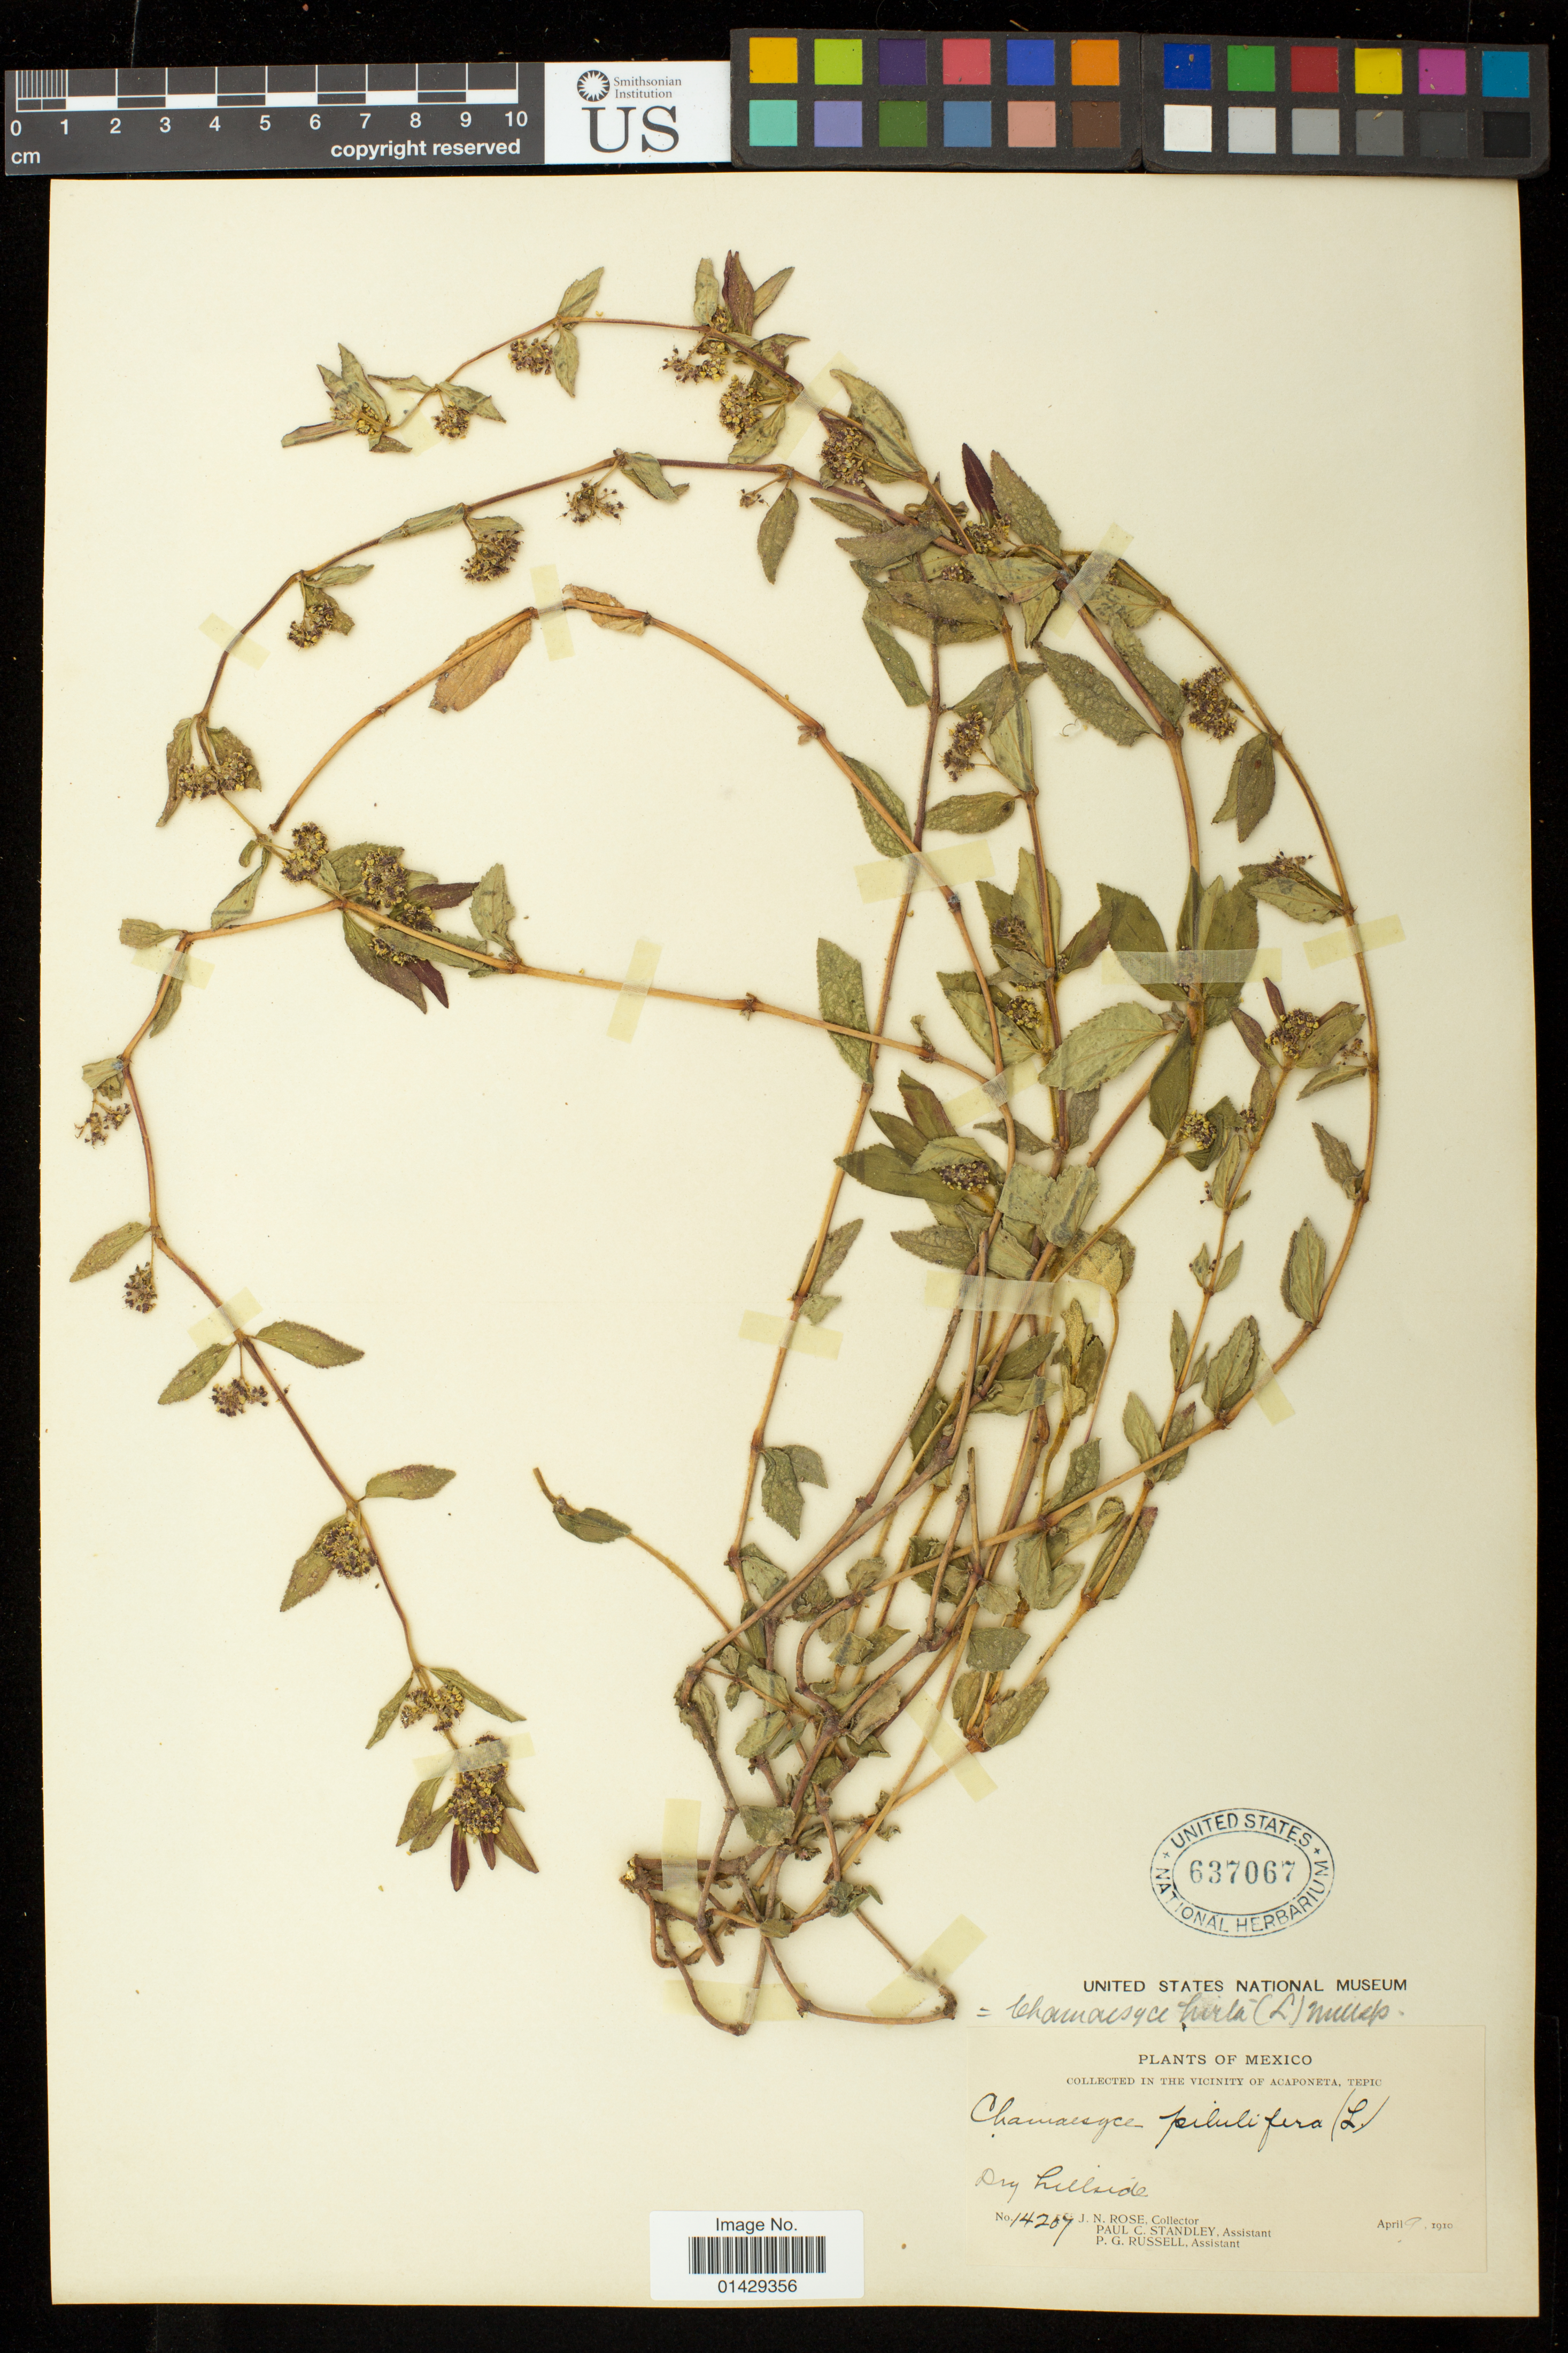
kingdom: Plantae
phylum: Tracheophyta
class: Magnoliopsida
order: Malpighiales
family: Euphorbiaceae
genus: Euphorbia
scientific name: Euphorbia hirta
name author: L.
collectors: J. N. Rose, P. C. Standley & P. G. Russell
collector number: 14207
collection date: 1910-04-09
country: Mexico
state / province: Nayarit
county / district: Acaponeta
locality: Vicinity of Acaponeta, Tepic. Dry hillside.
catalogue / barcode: US 637067